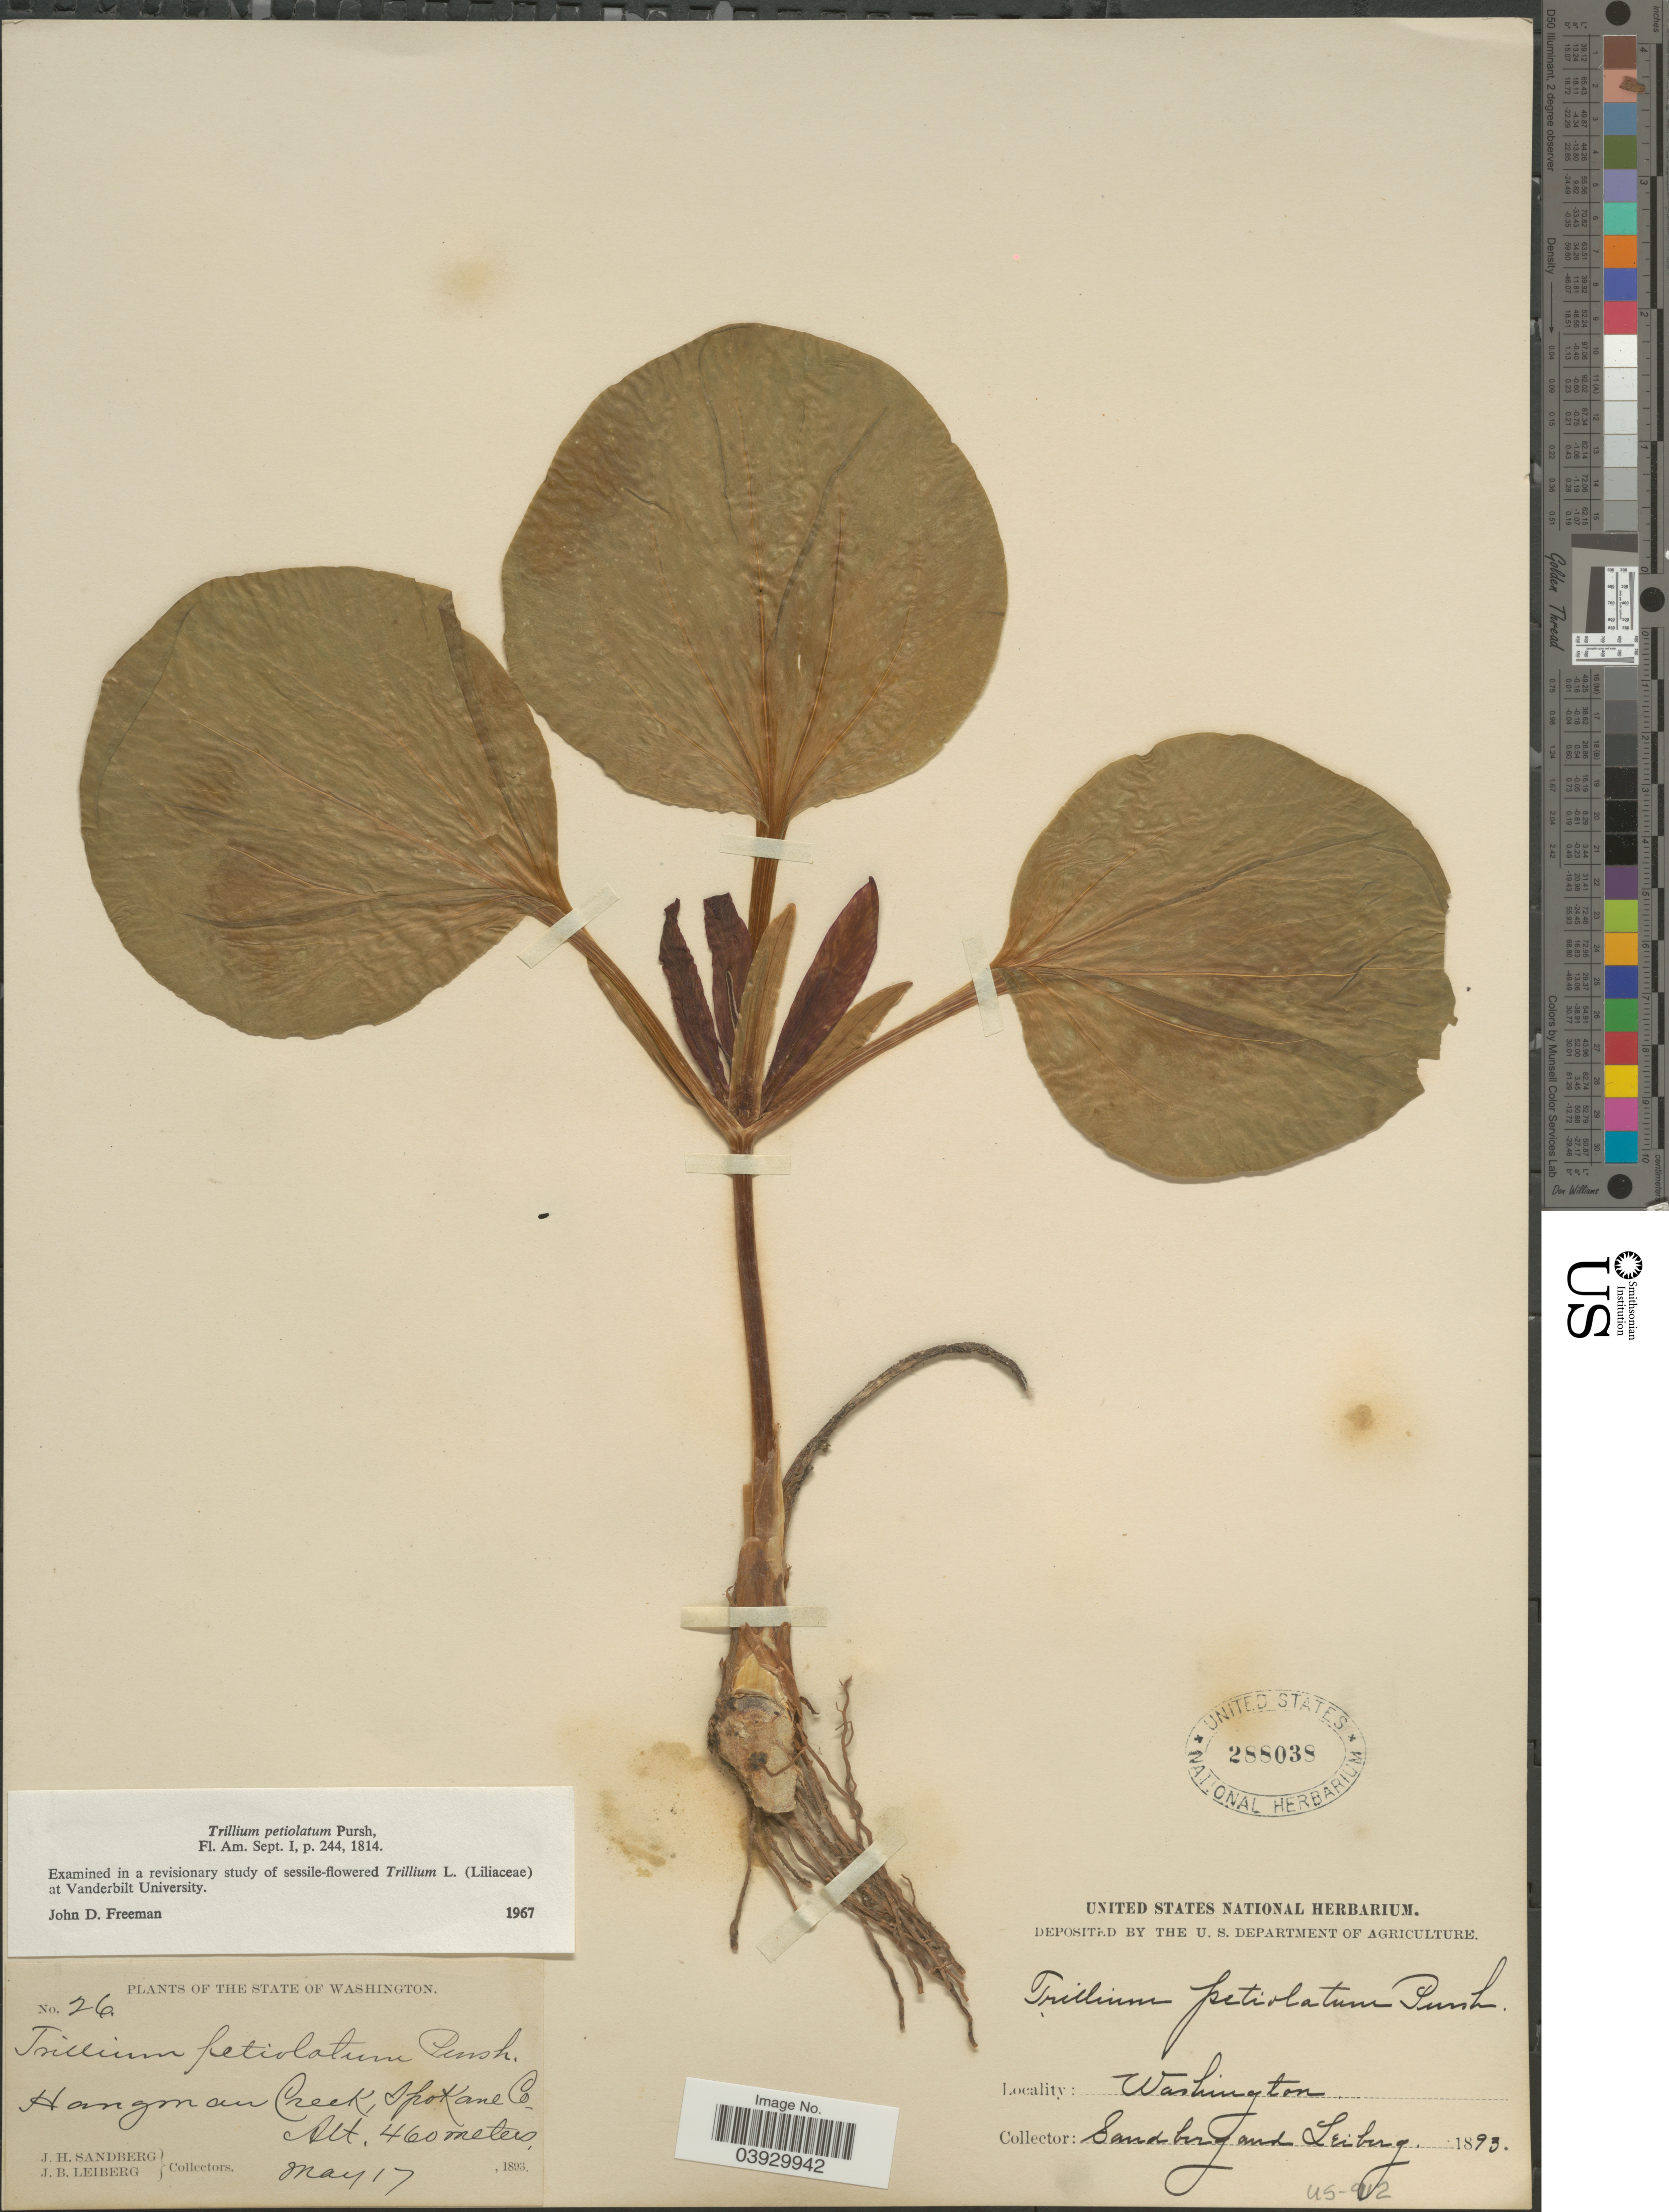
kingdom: Plantae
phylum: Tracheophyta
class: Liliopsida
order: Liliales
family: Melanthiaceae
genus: Trillium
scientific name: Trillium petiolatum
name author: Pursh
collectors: J. H. Sandberg & J. B. Leiberg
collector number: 26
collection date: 1893-05-17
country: United States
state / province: Washington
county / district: Spokane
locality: Hangman Creek, Spokane Co.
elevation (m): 460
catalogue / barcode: US 288038